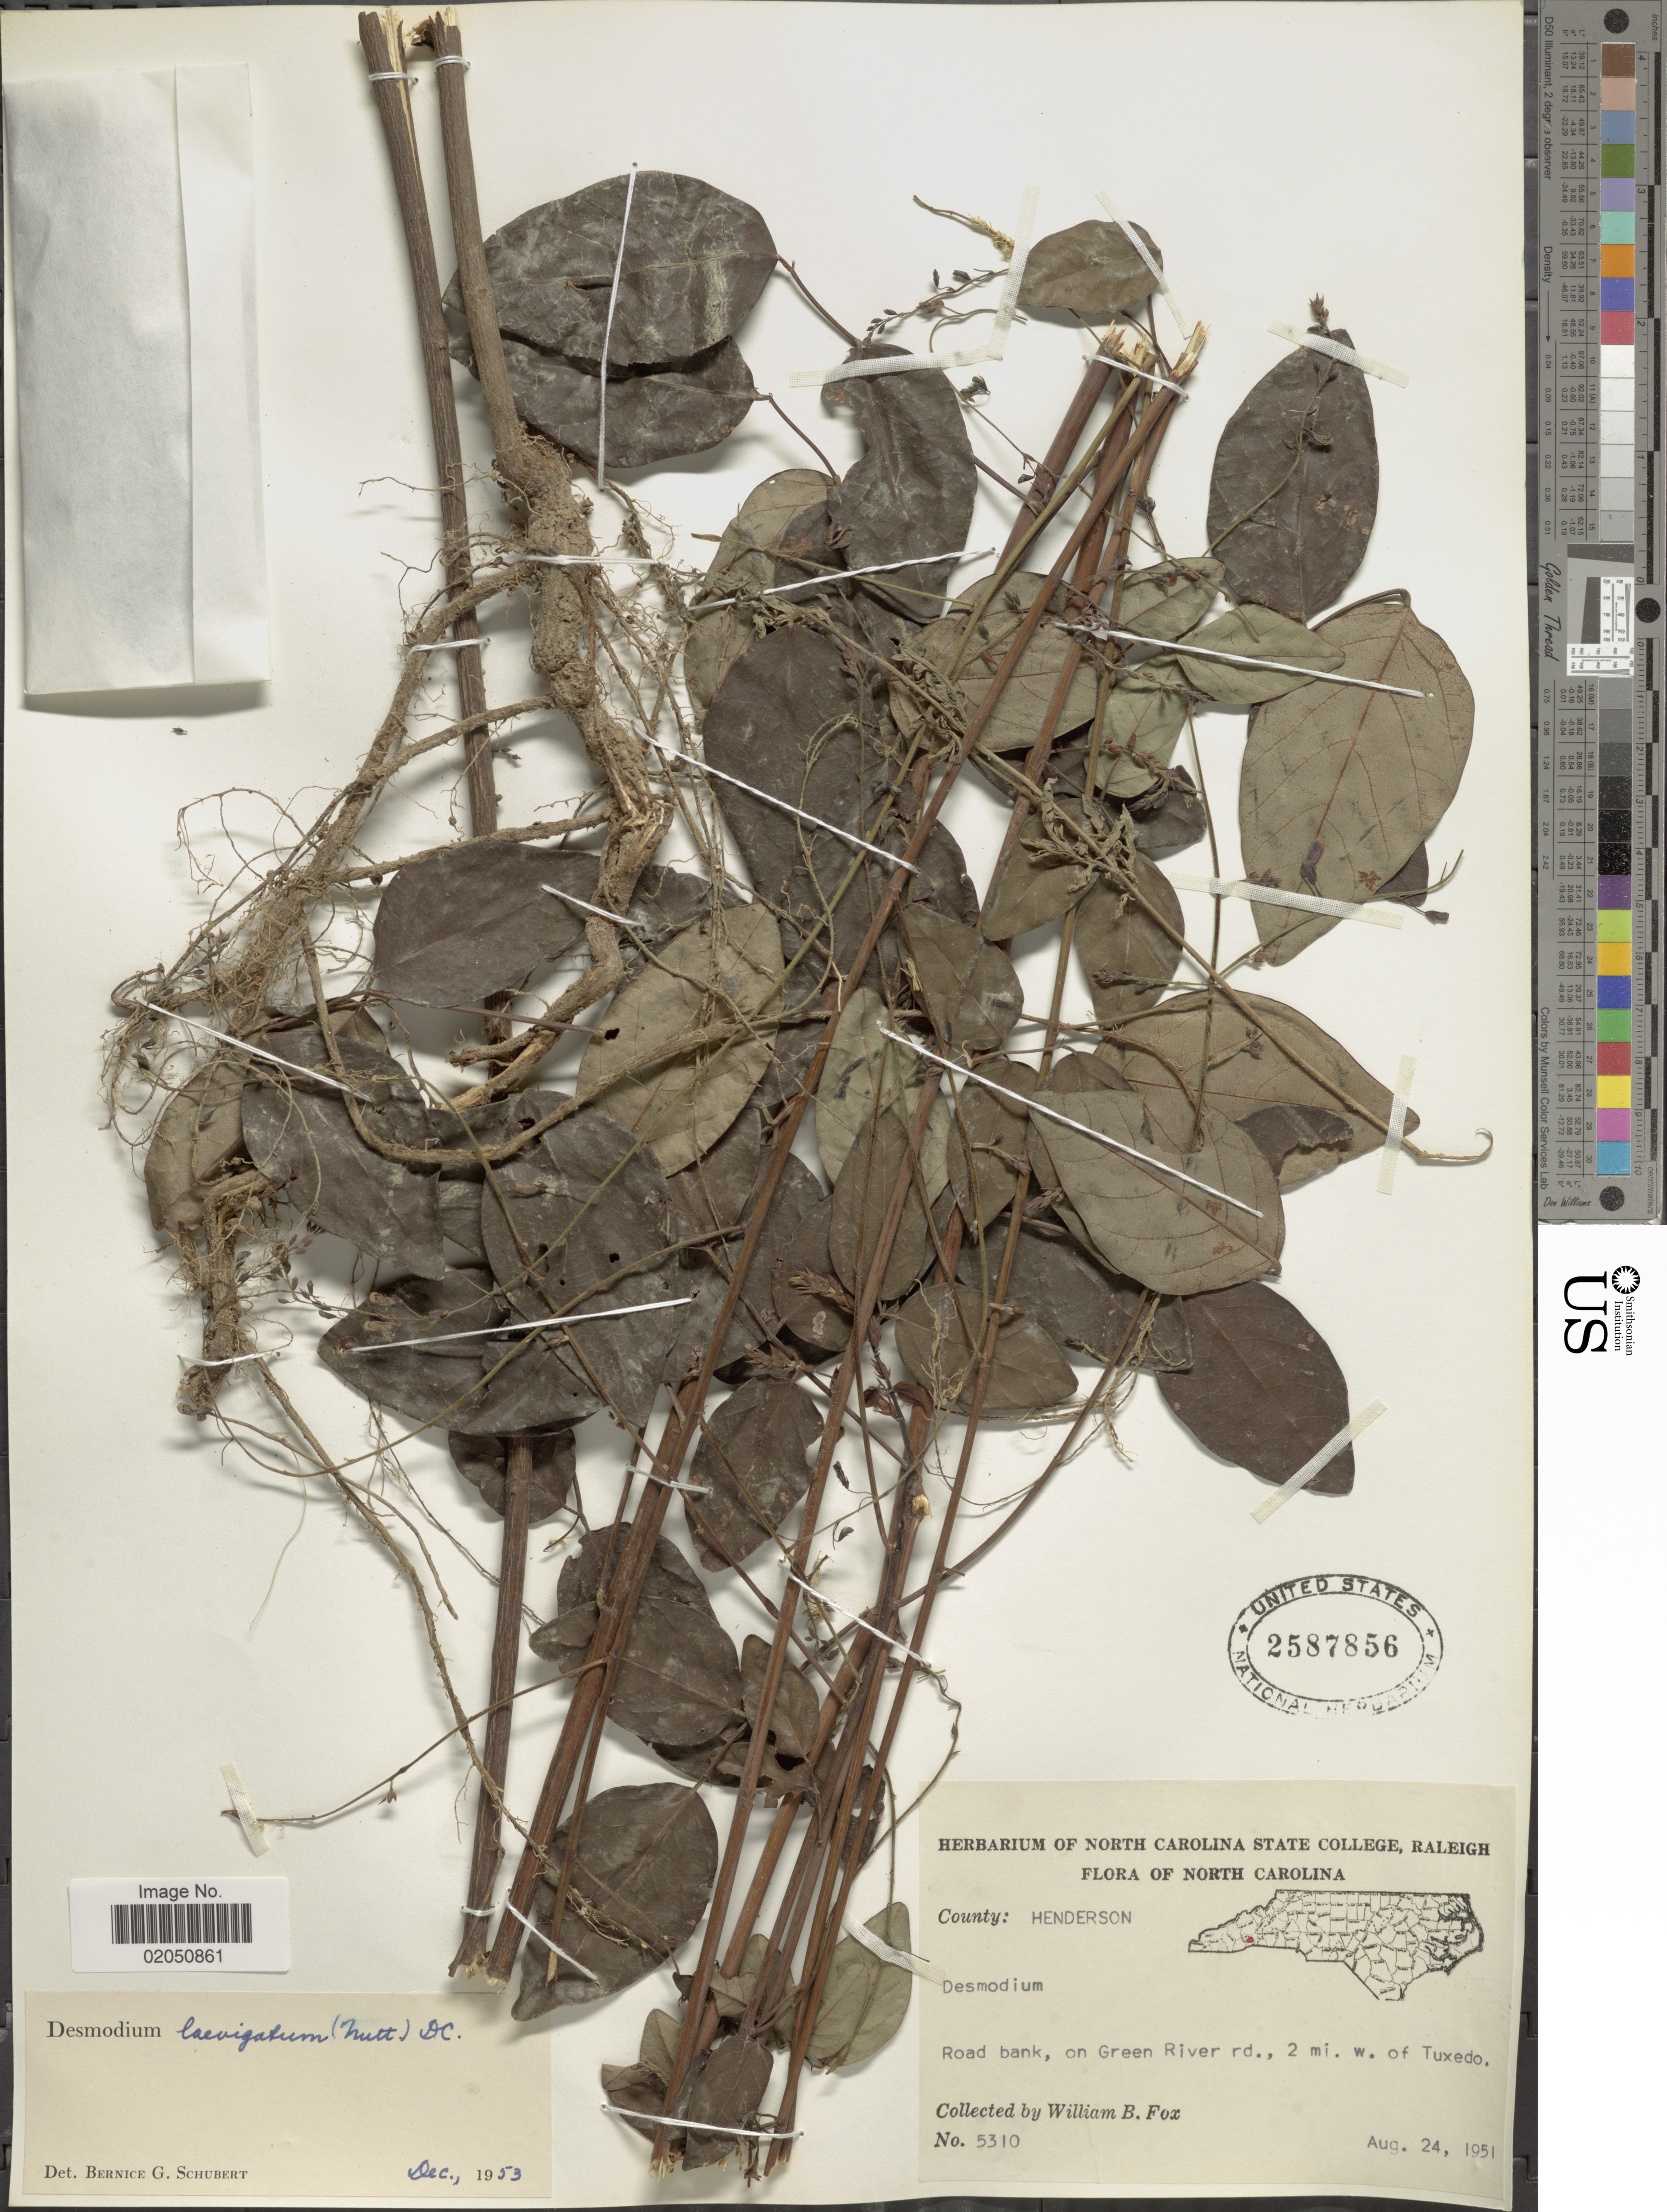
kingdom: Plantae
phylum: Tracheophyta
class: Magnoliopsida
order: Fabales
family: Fabaceae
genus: Desmodium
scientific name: Desmodium laevigatum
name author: (Nutt.) DC.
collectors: W. B. Fox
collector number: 5310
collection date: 1951-08-24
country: United States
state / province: North Carolina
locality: County: Henderson, Road bank, on Green River rd., 2 mi w. of Tuxedo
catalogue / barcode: US 2587856